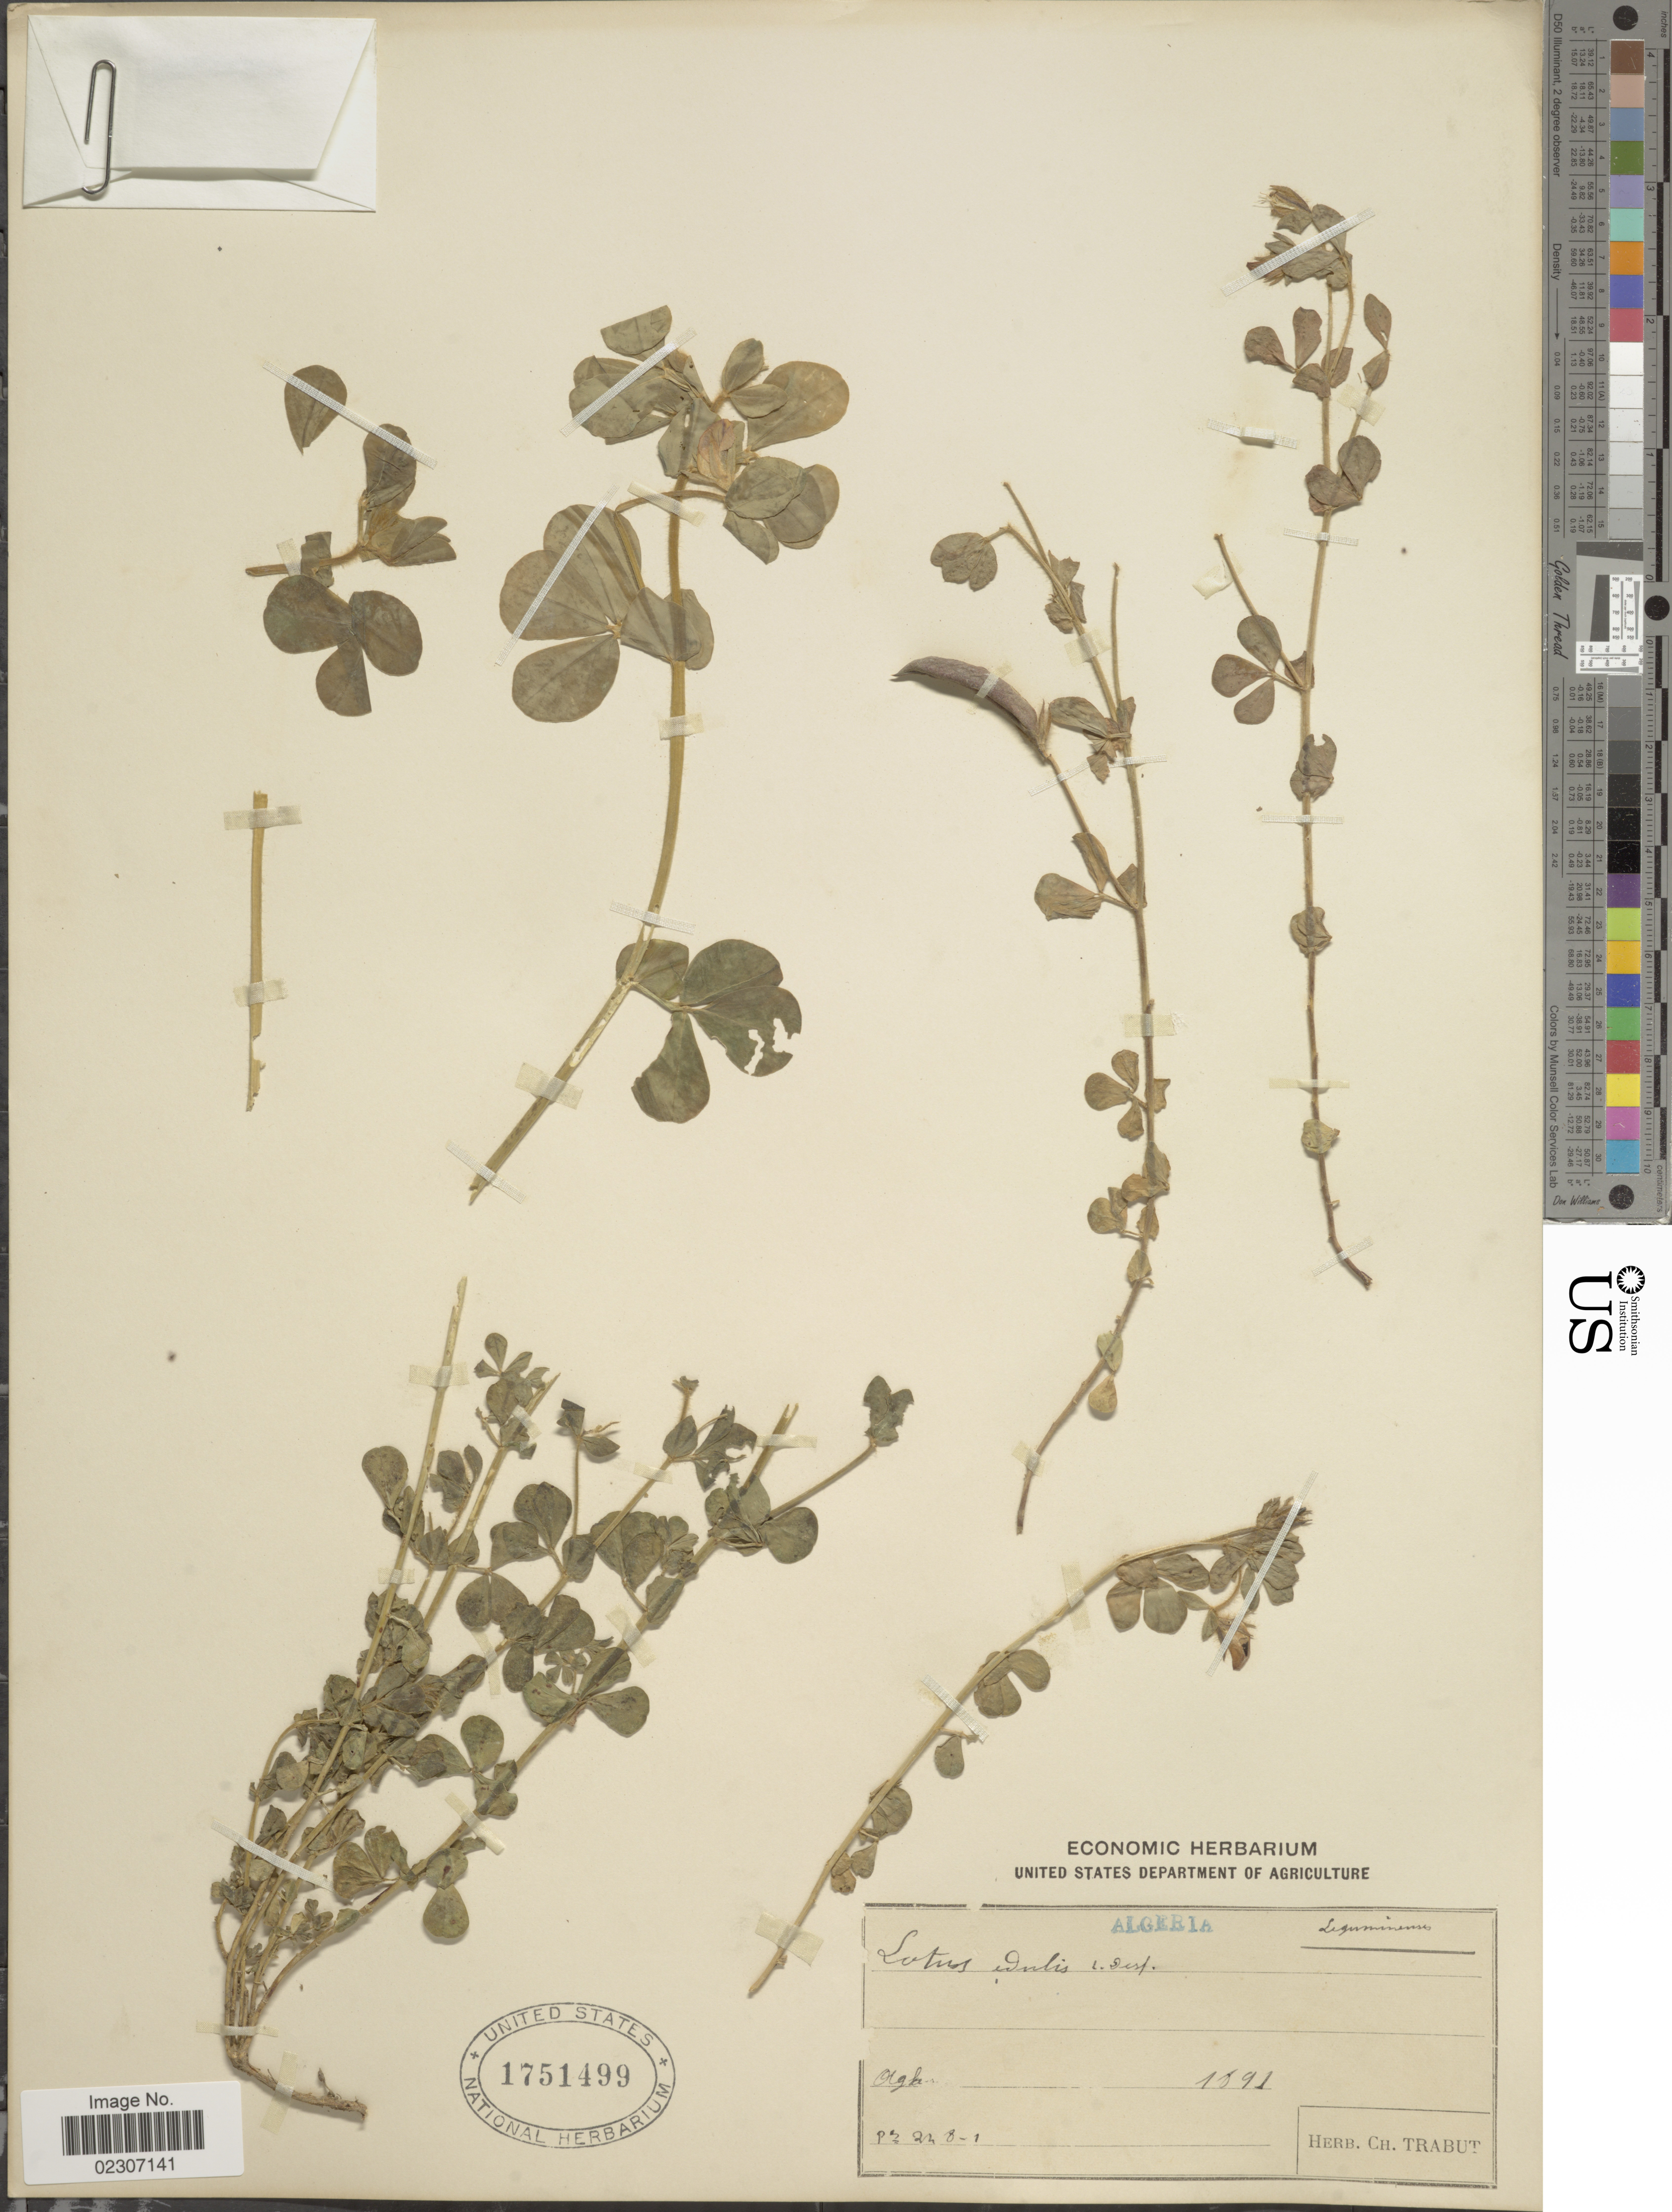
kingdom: Plantae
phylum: Tracheophyta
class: Magnoliopsida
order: Fabales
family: Fabaceae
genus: Lotus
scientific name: Lotus edulis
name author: L.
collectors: Ex herb. Trabut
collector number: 248-1*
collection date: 1891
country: Algeria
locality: Algeria, Olgh [interpreted].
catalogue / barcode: US 1751499